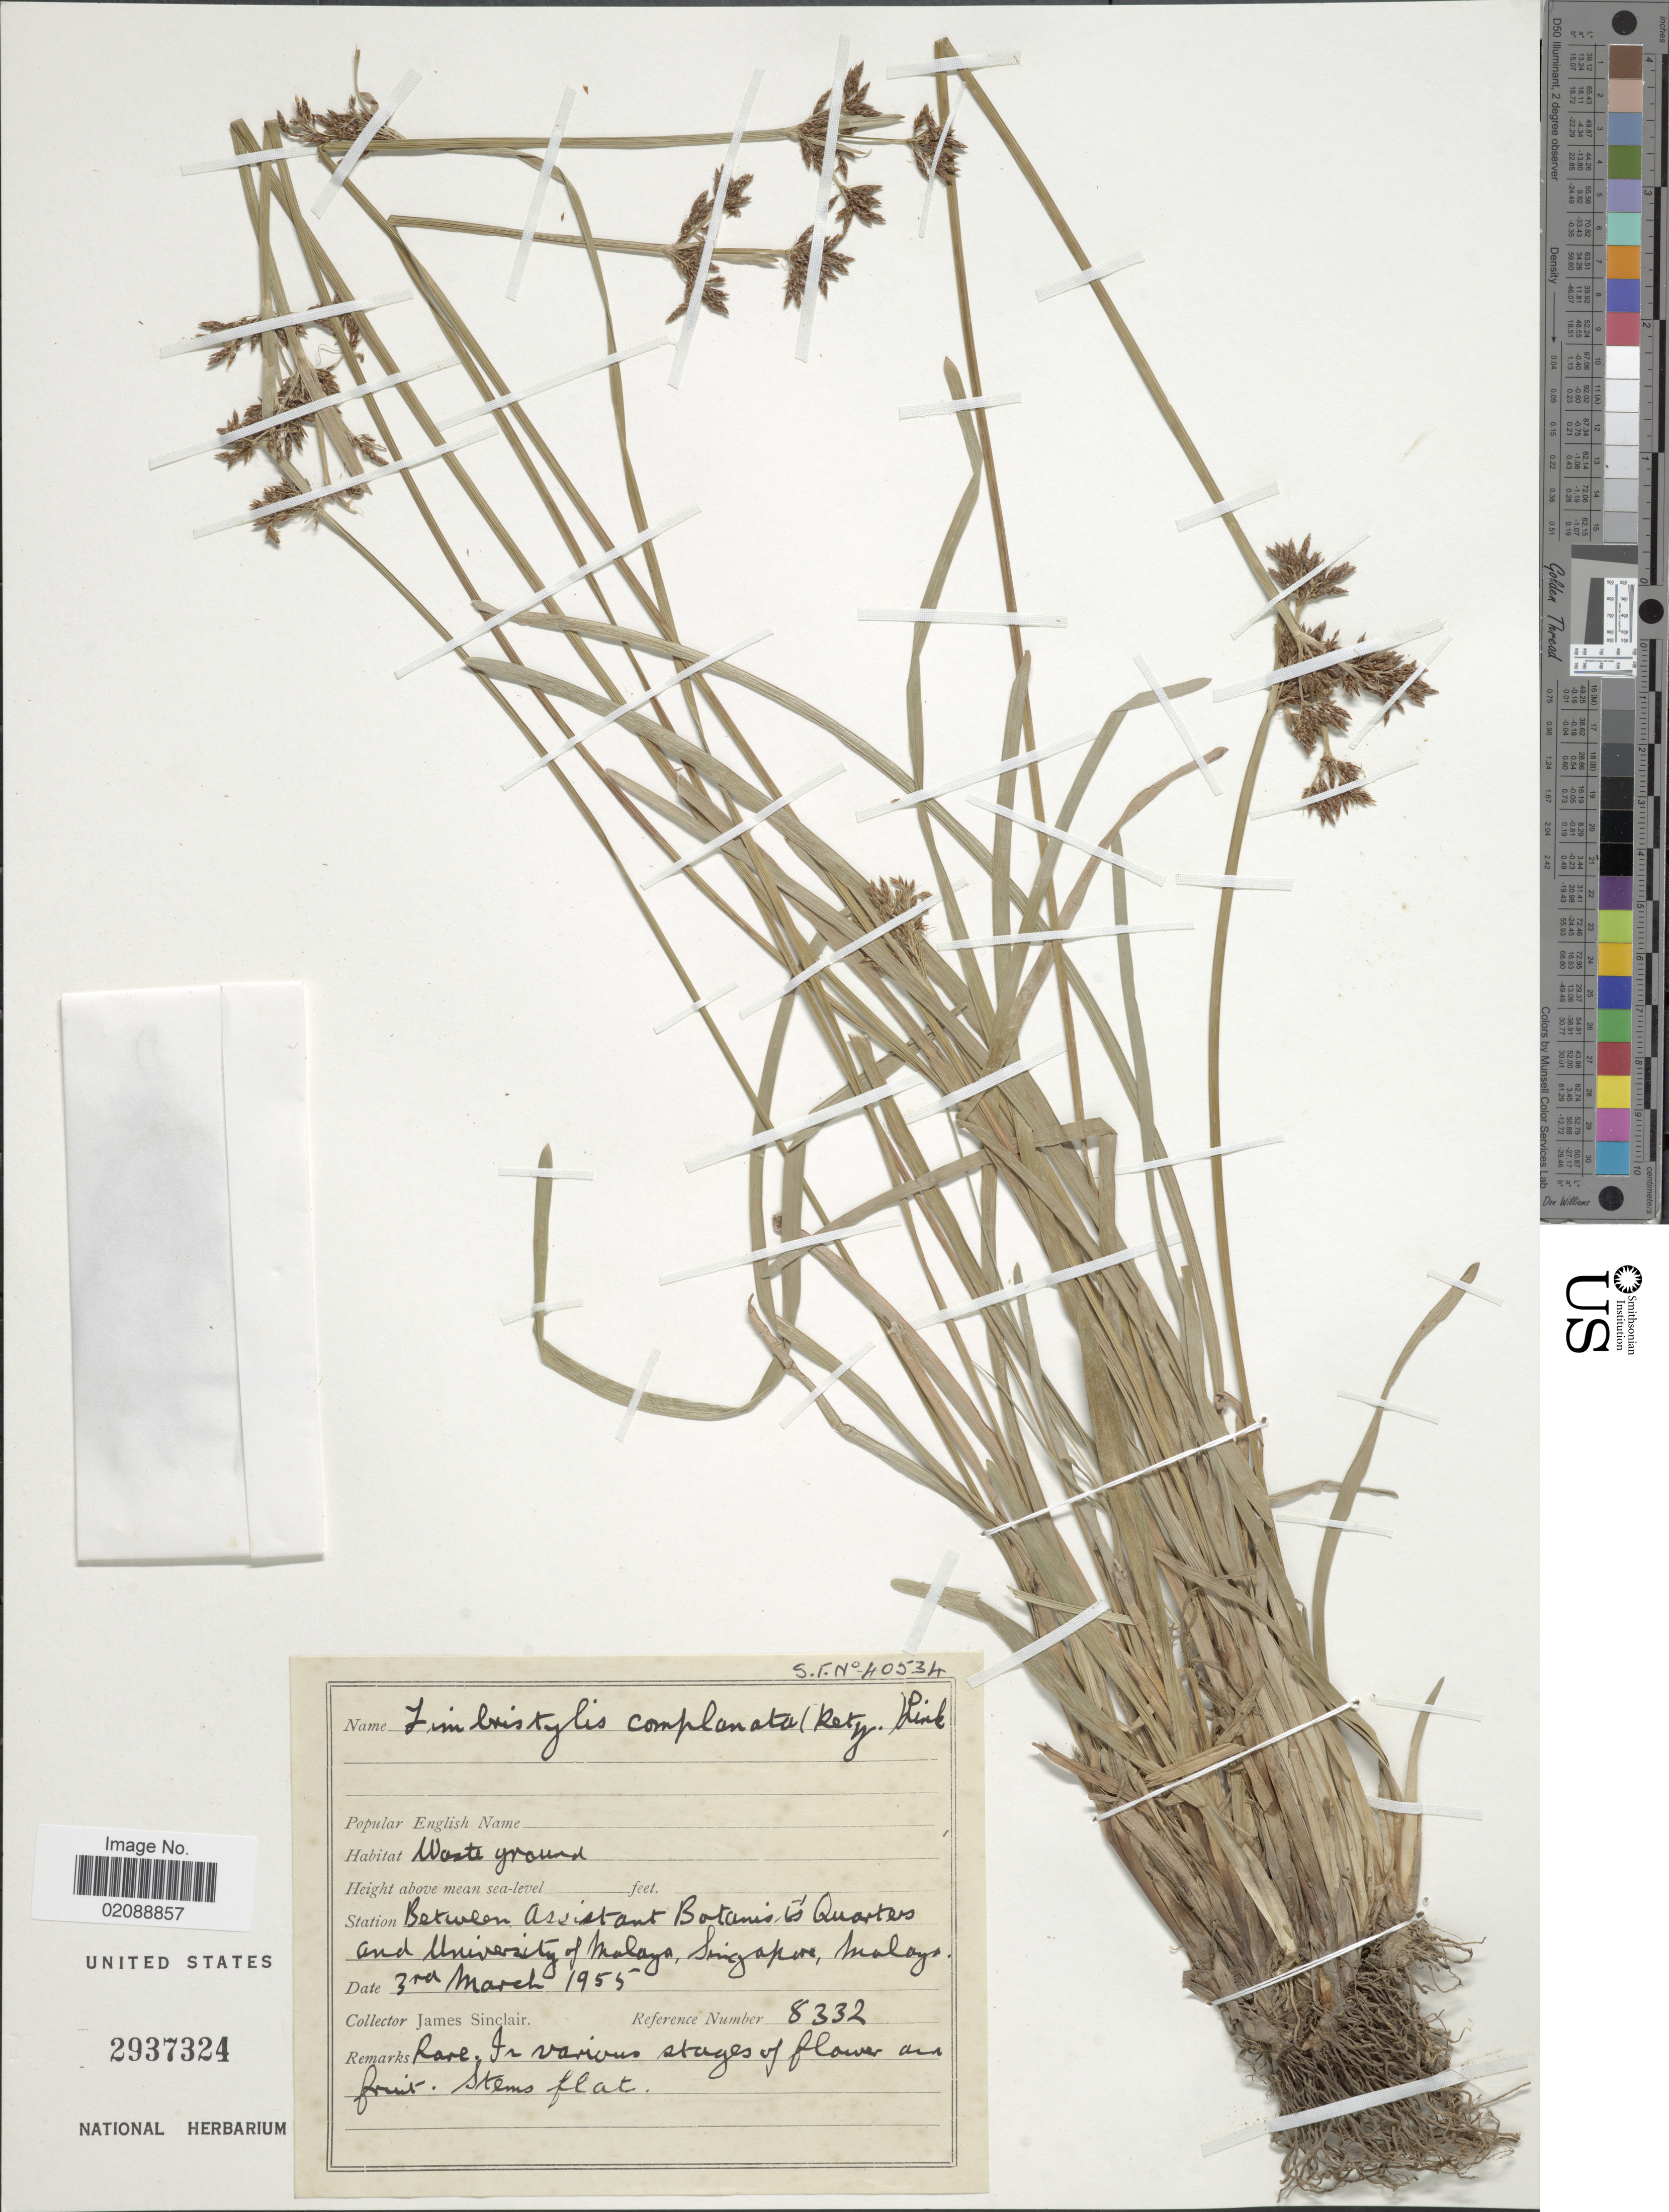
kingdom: Plantae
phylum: Tracheophyta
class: Liliopsida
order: Poales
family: Cyperaceae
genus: Fimbristylis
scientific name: Fimbristylis complanata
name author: (Retz.) Link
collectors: J. Sinclair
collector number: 8332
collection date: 1955-03-03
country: Singapore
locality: Between Assistant Botanists Quarters and University of Malaya, Singapore, Malaya.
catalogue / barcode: US 2937324